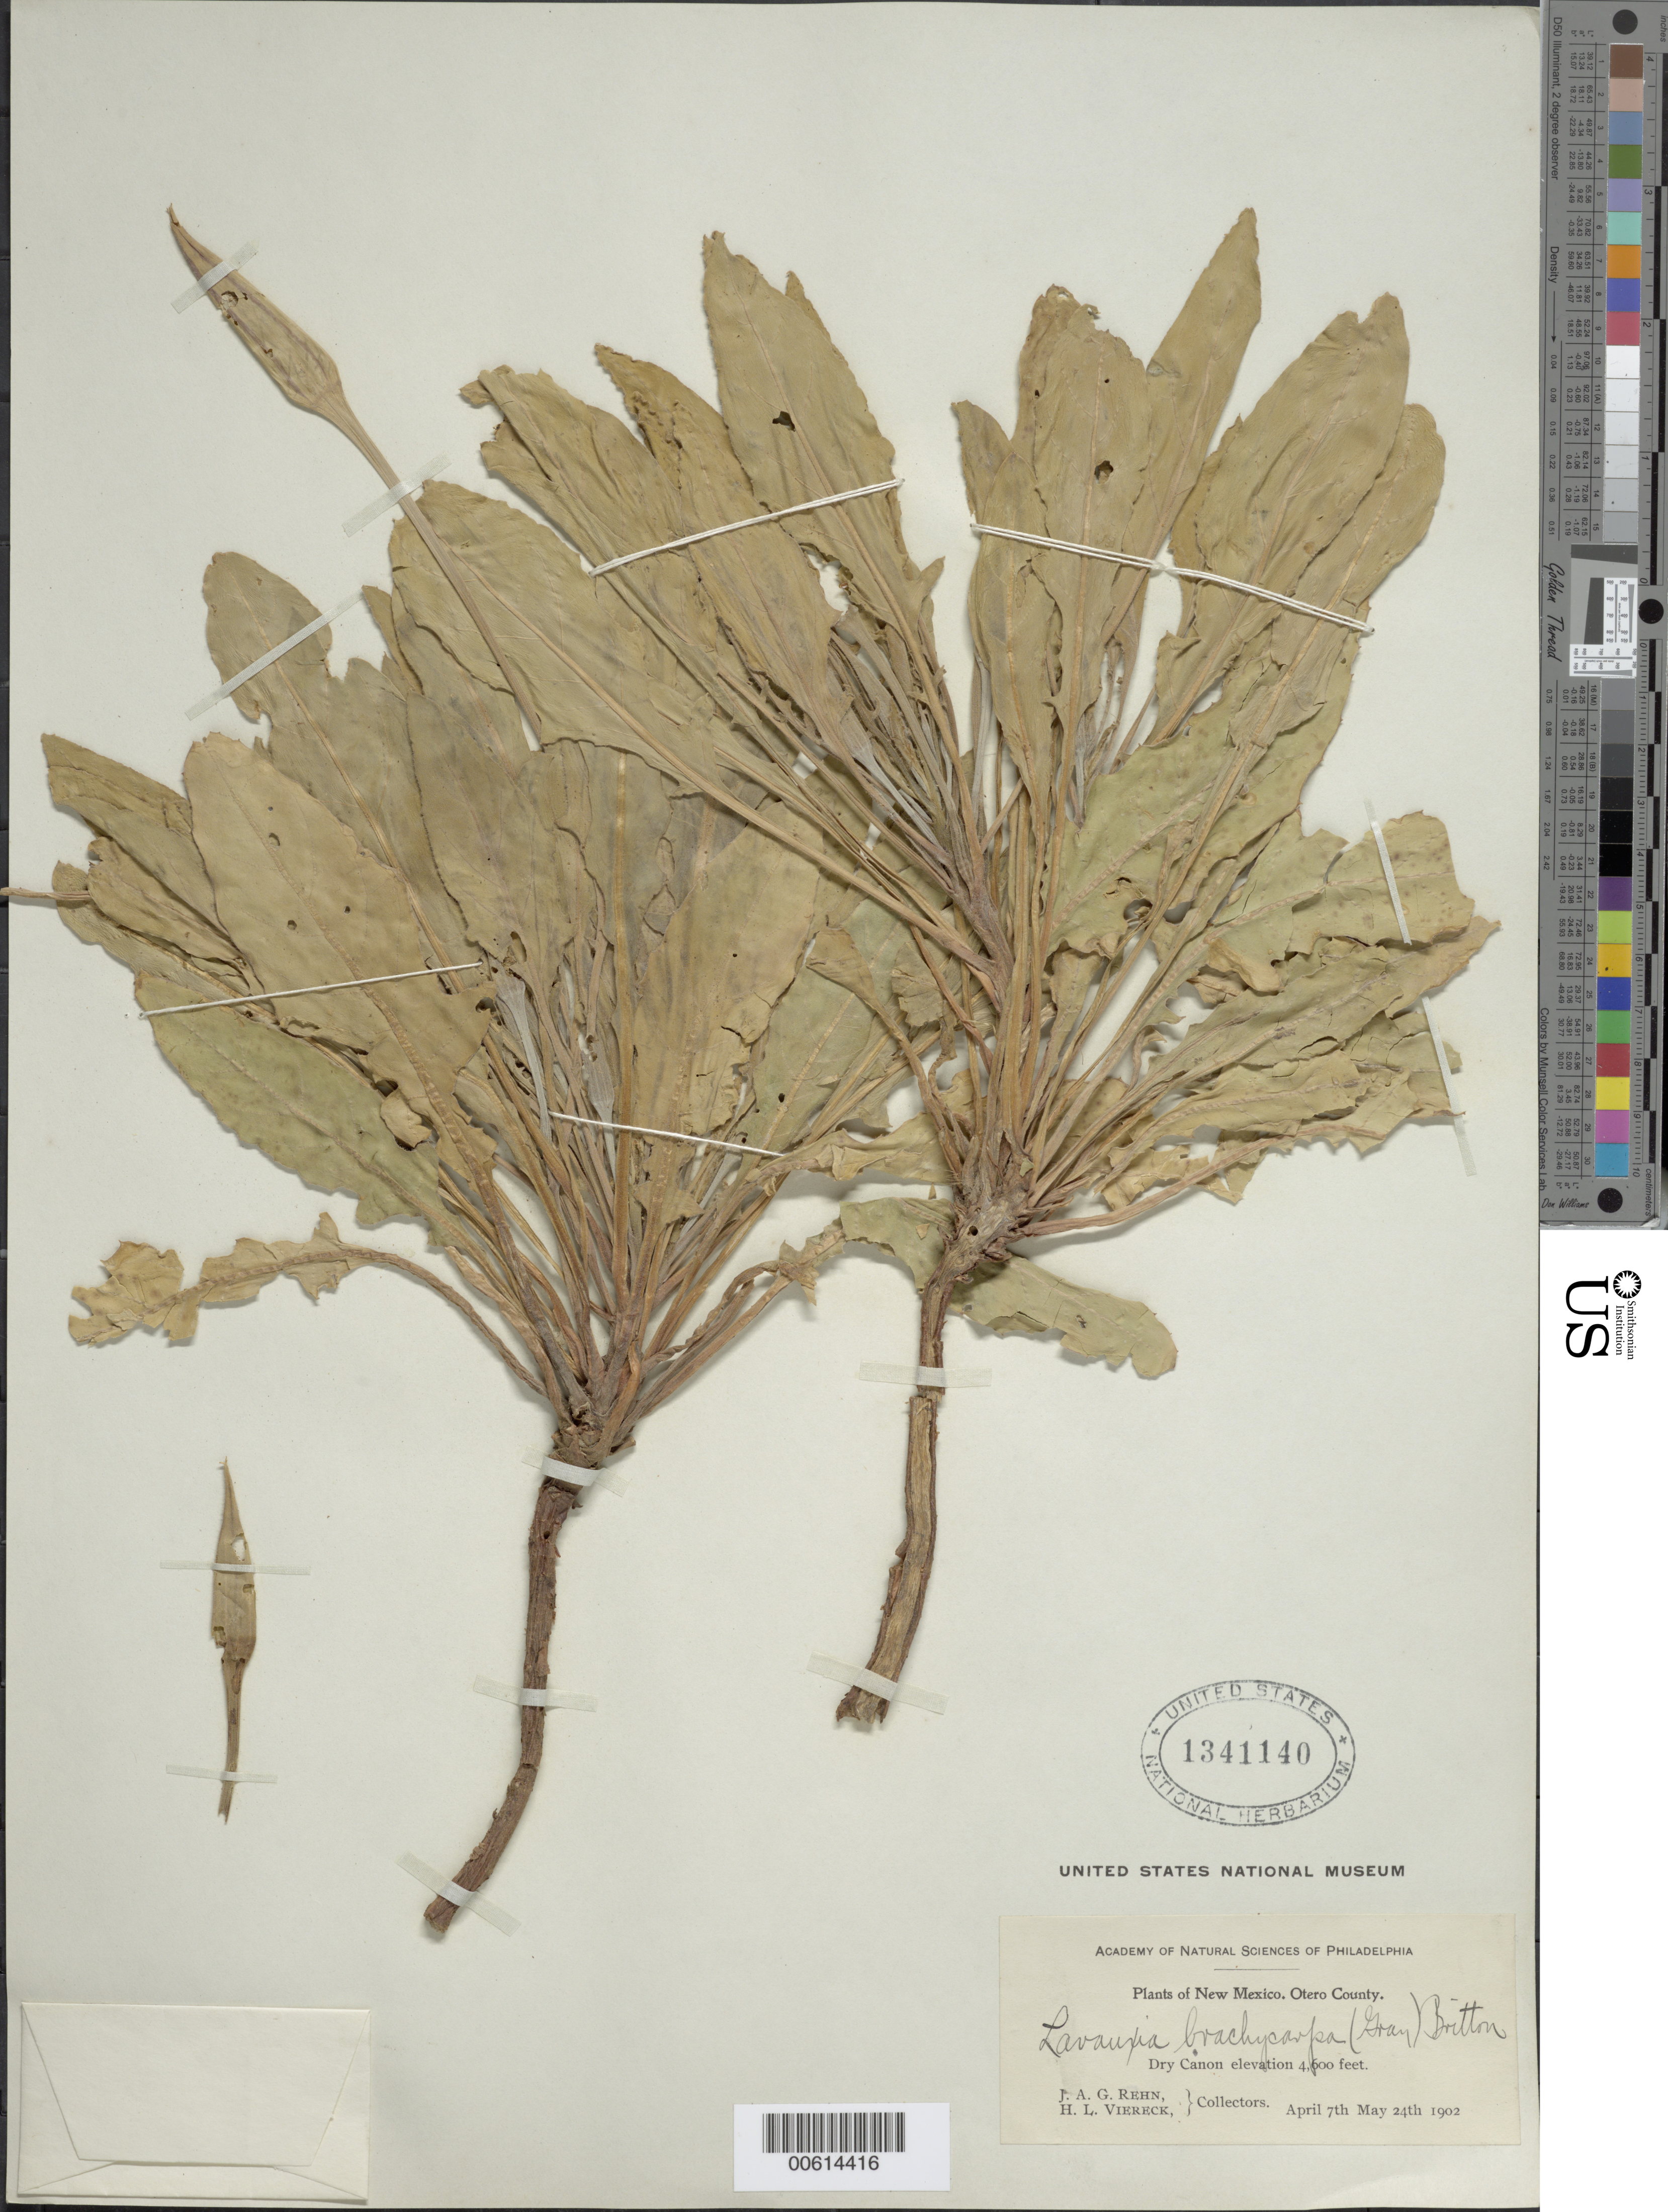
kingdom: Plantae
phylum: Tracheophyta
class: Magnoliopsida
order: Myrtales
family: Onagraceae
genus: Oenothera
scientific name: Oenothera brachycarpa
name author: A. Gray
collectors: J. Rehn & H. L. Viereck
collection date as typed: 07 Apr 1902 to 24 May 1902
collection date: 1902-04-07/1902-05-24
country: United States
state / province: New Mexico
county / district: Otero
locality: Dry Canon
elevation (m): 1402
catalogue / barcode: US 1341140